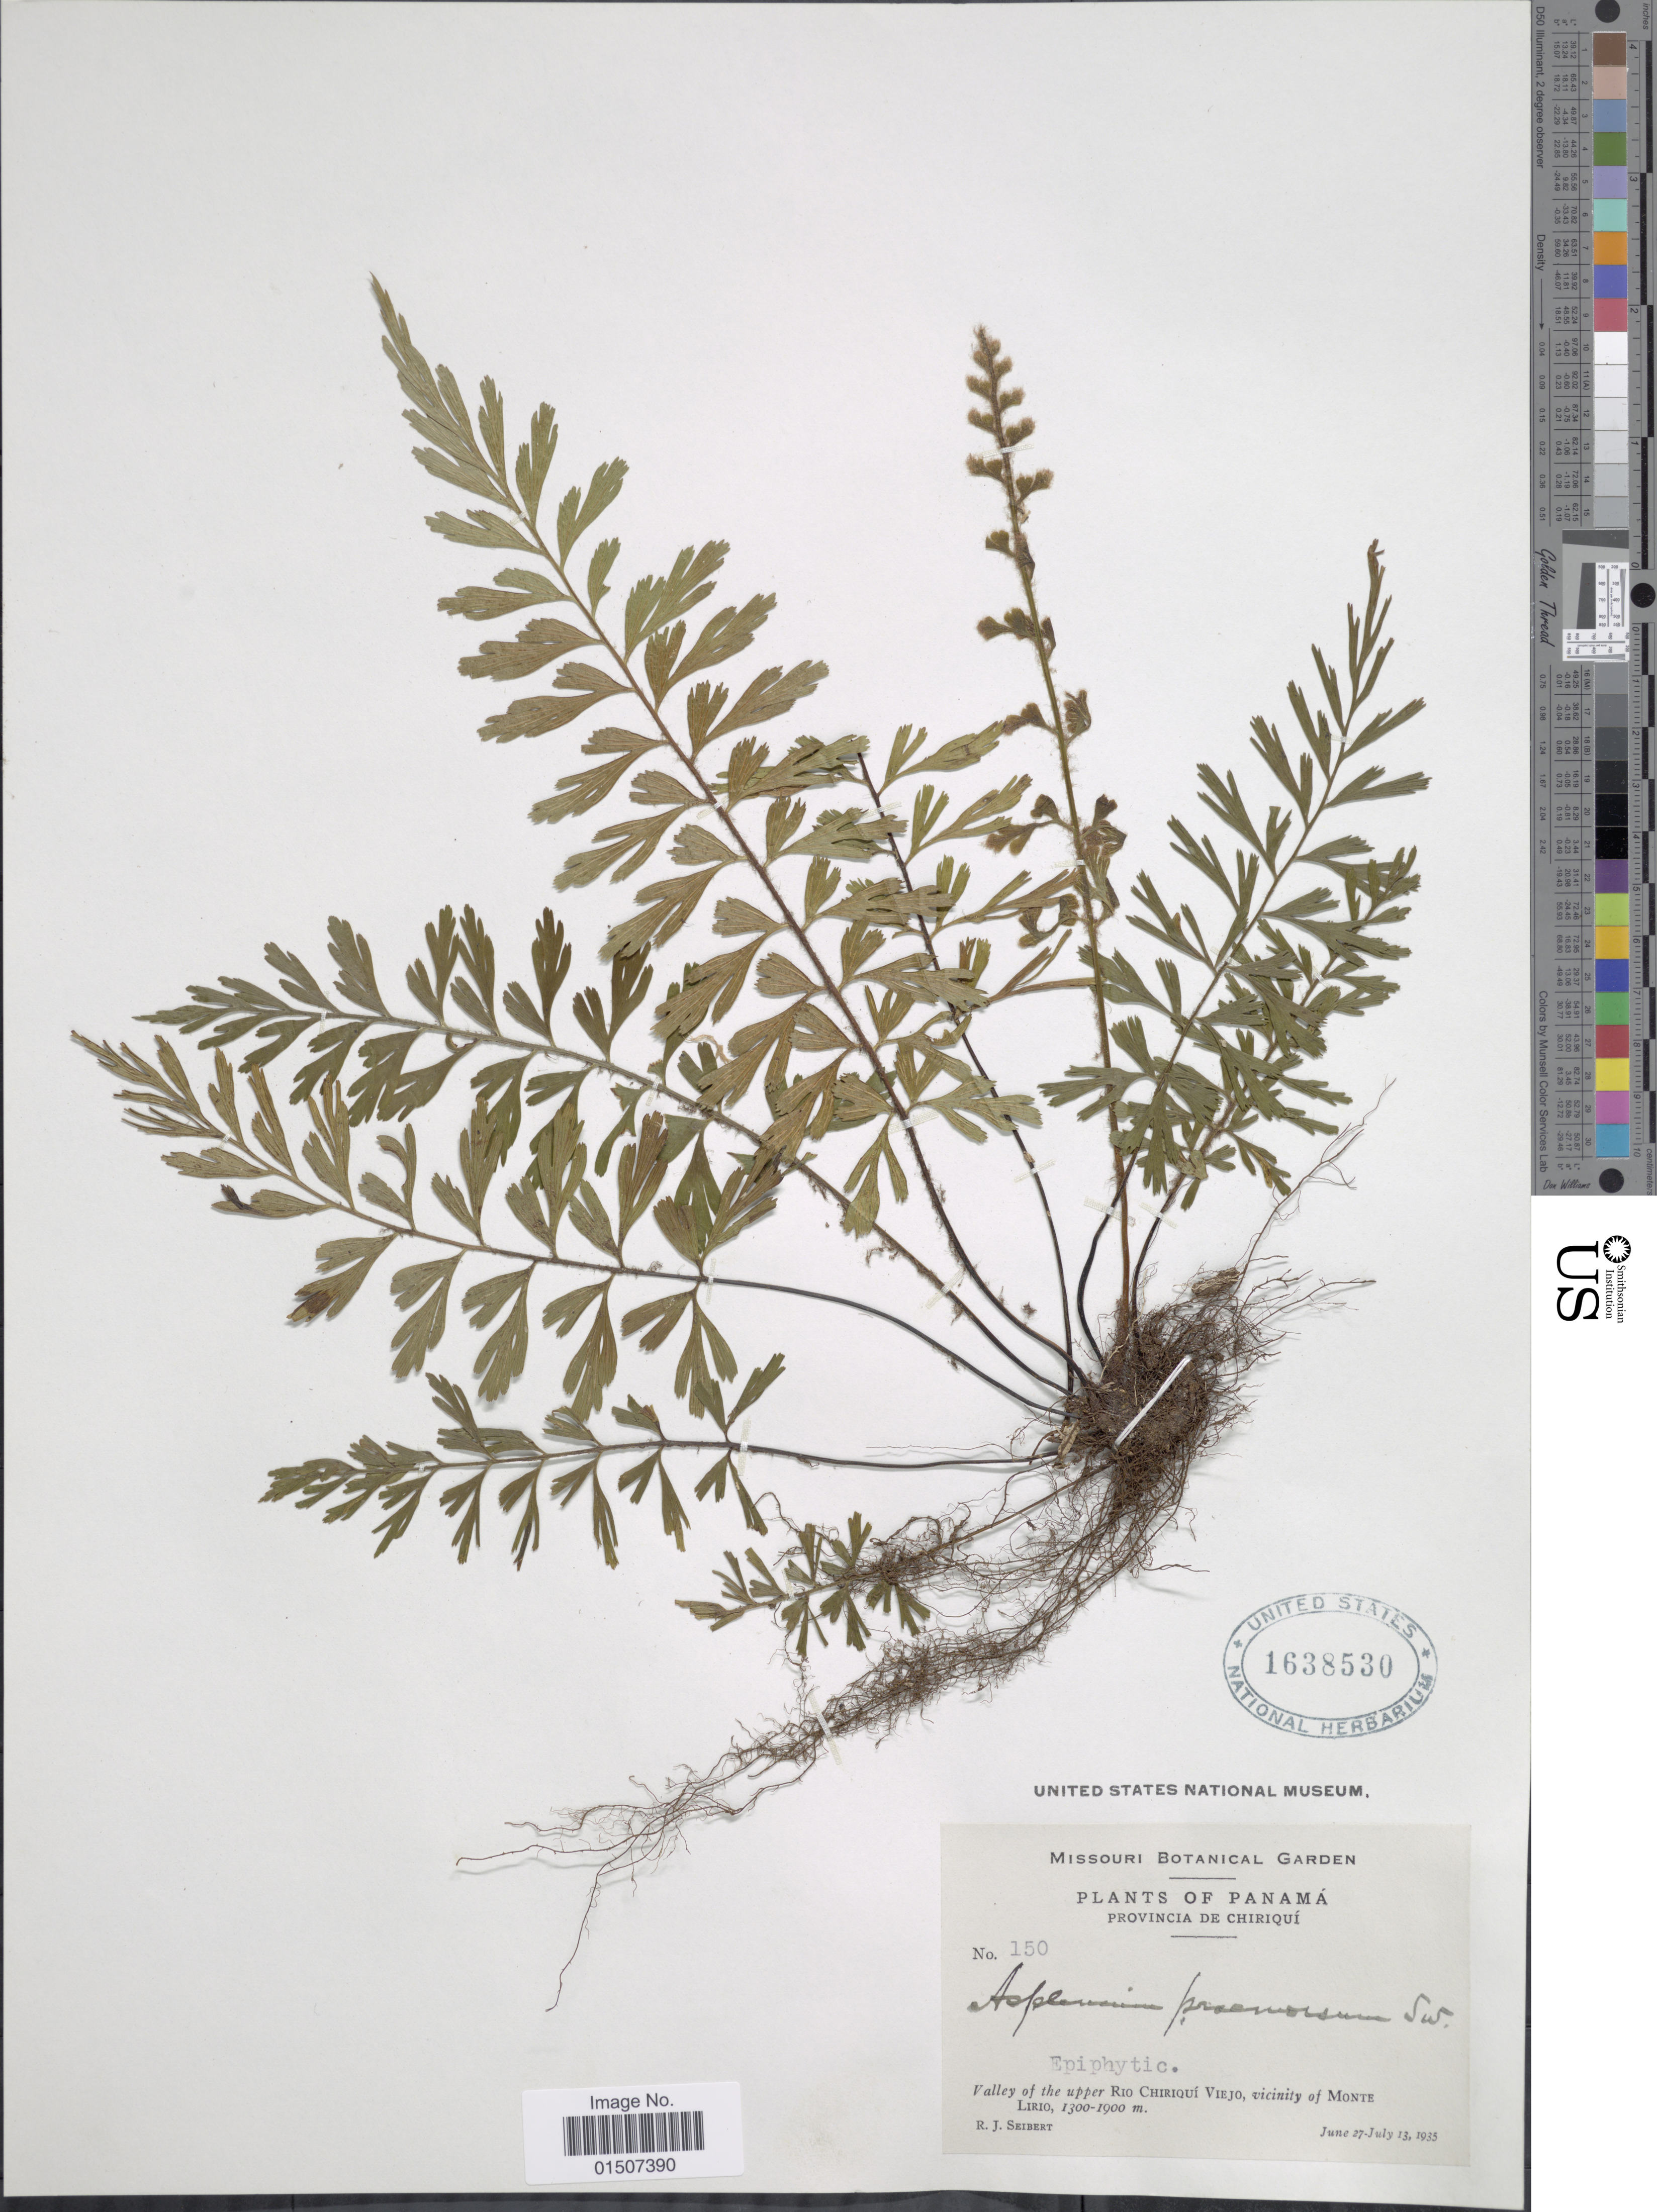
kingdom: Plantae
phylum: Tracheophyta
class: Polypodiopsida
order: Polypodiales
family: Aspleniaceae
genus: Asplenium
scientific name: Asplenium praemorsum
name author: Sw.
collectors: R. J. Seibert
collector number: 150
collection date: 1935-06-27/1935-07-13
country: Panama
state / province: Chiriqui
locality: Valley of the upper Rio Chiriquí Viejo, vicinity of Monte Lirio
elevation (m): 1300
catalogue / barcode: US 1638530